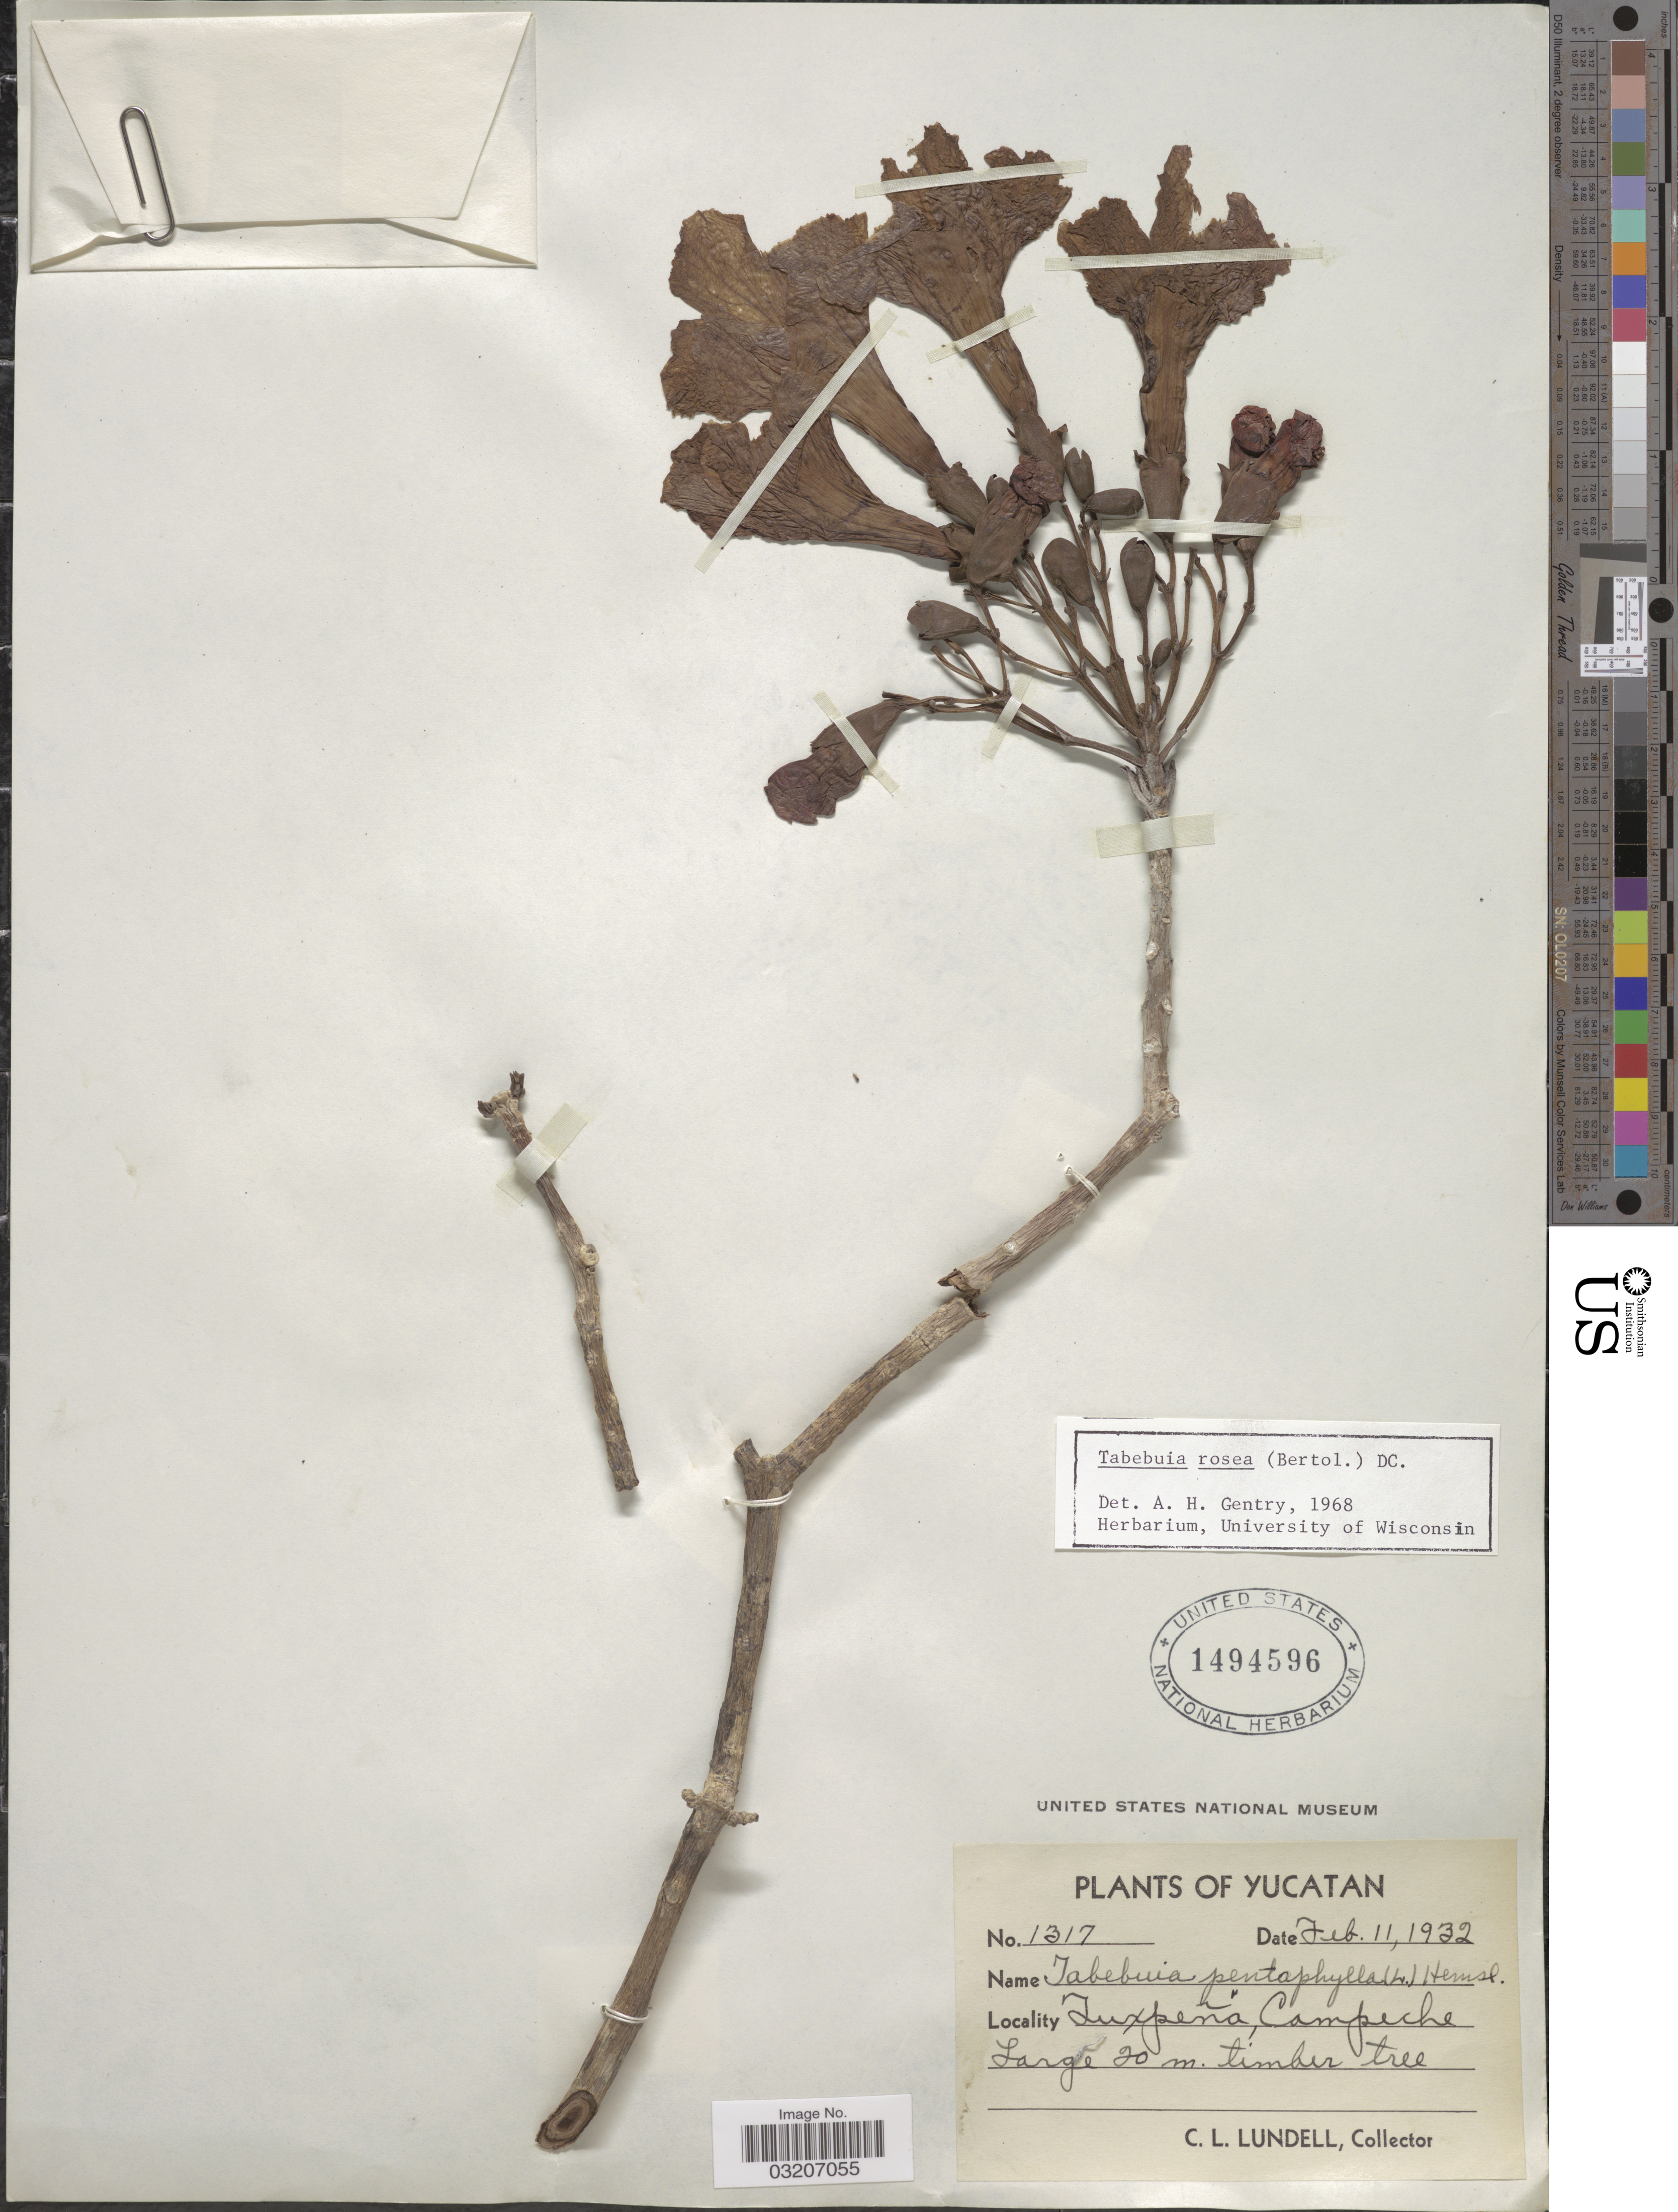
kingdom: Plantae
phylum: Tracheophyta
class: Magnoliopsida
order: Lamiales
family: Bignoniaceae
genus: Tabebuia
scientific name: Tabebuia rosea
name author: (Bertol.) DC.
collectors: C. L. Lundell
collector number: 1317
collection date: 1932-02-11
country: Mexico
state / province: Campeche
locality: Tuxpeña.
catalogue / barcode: US 1494596